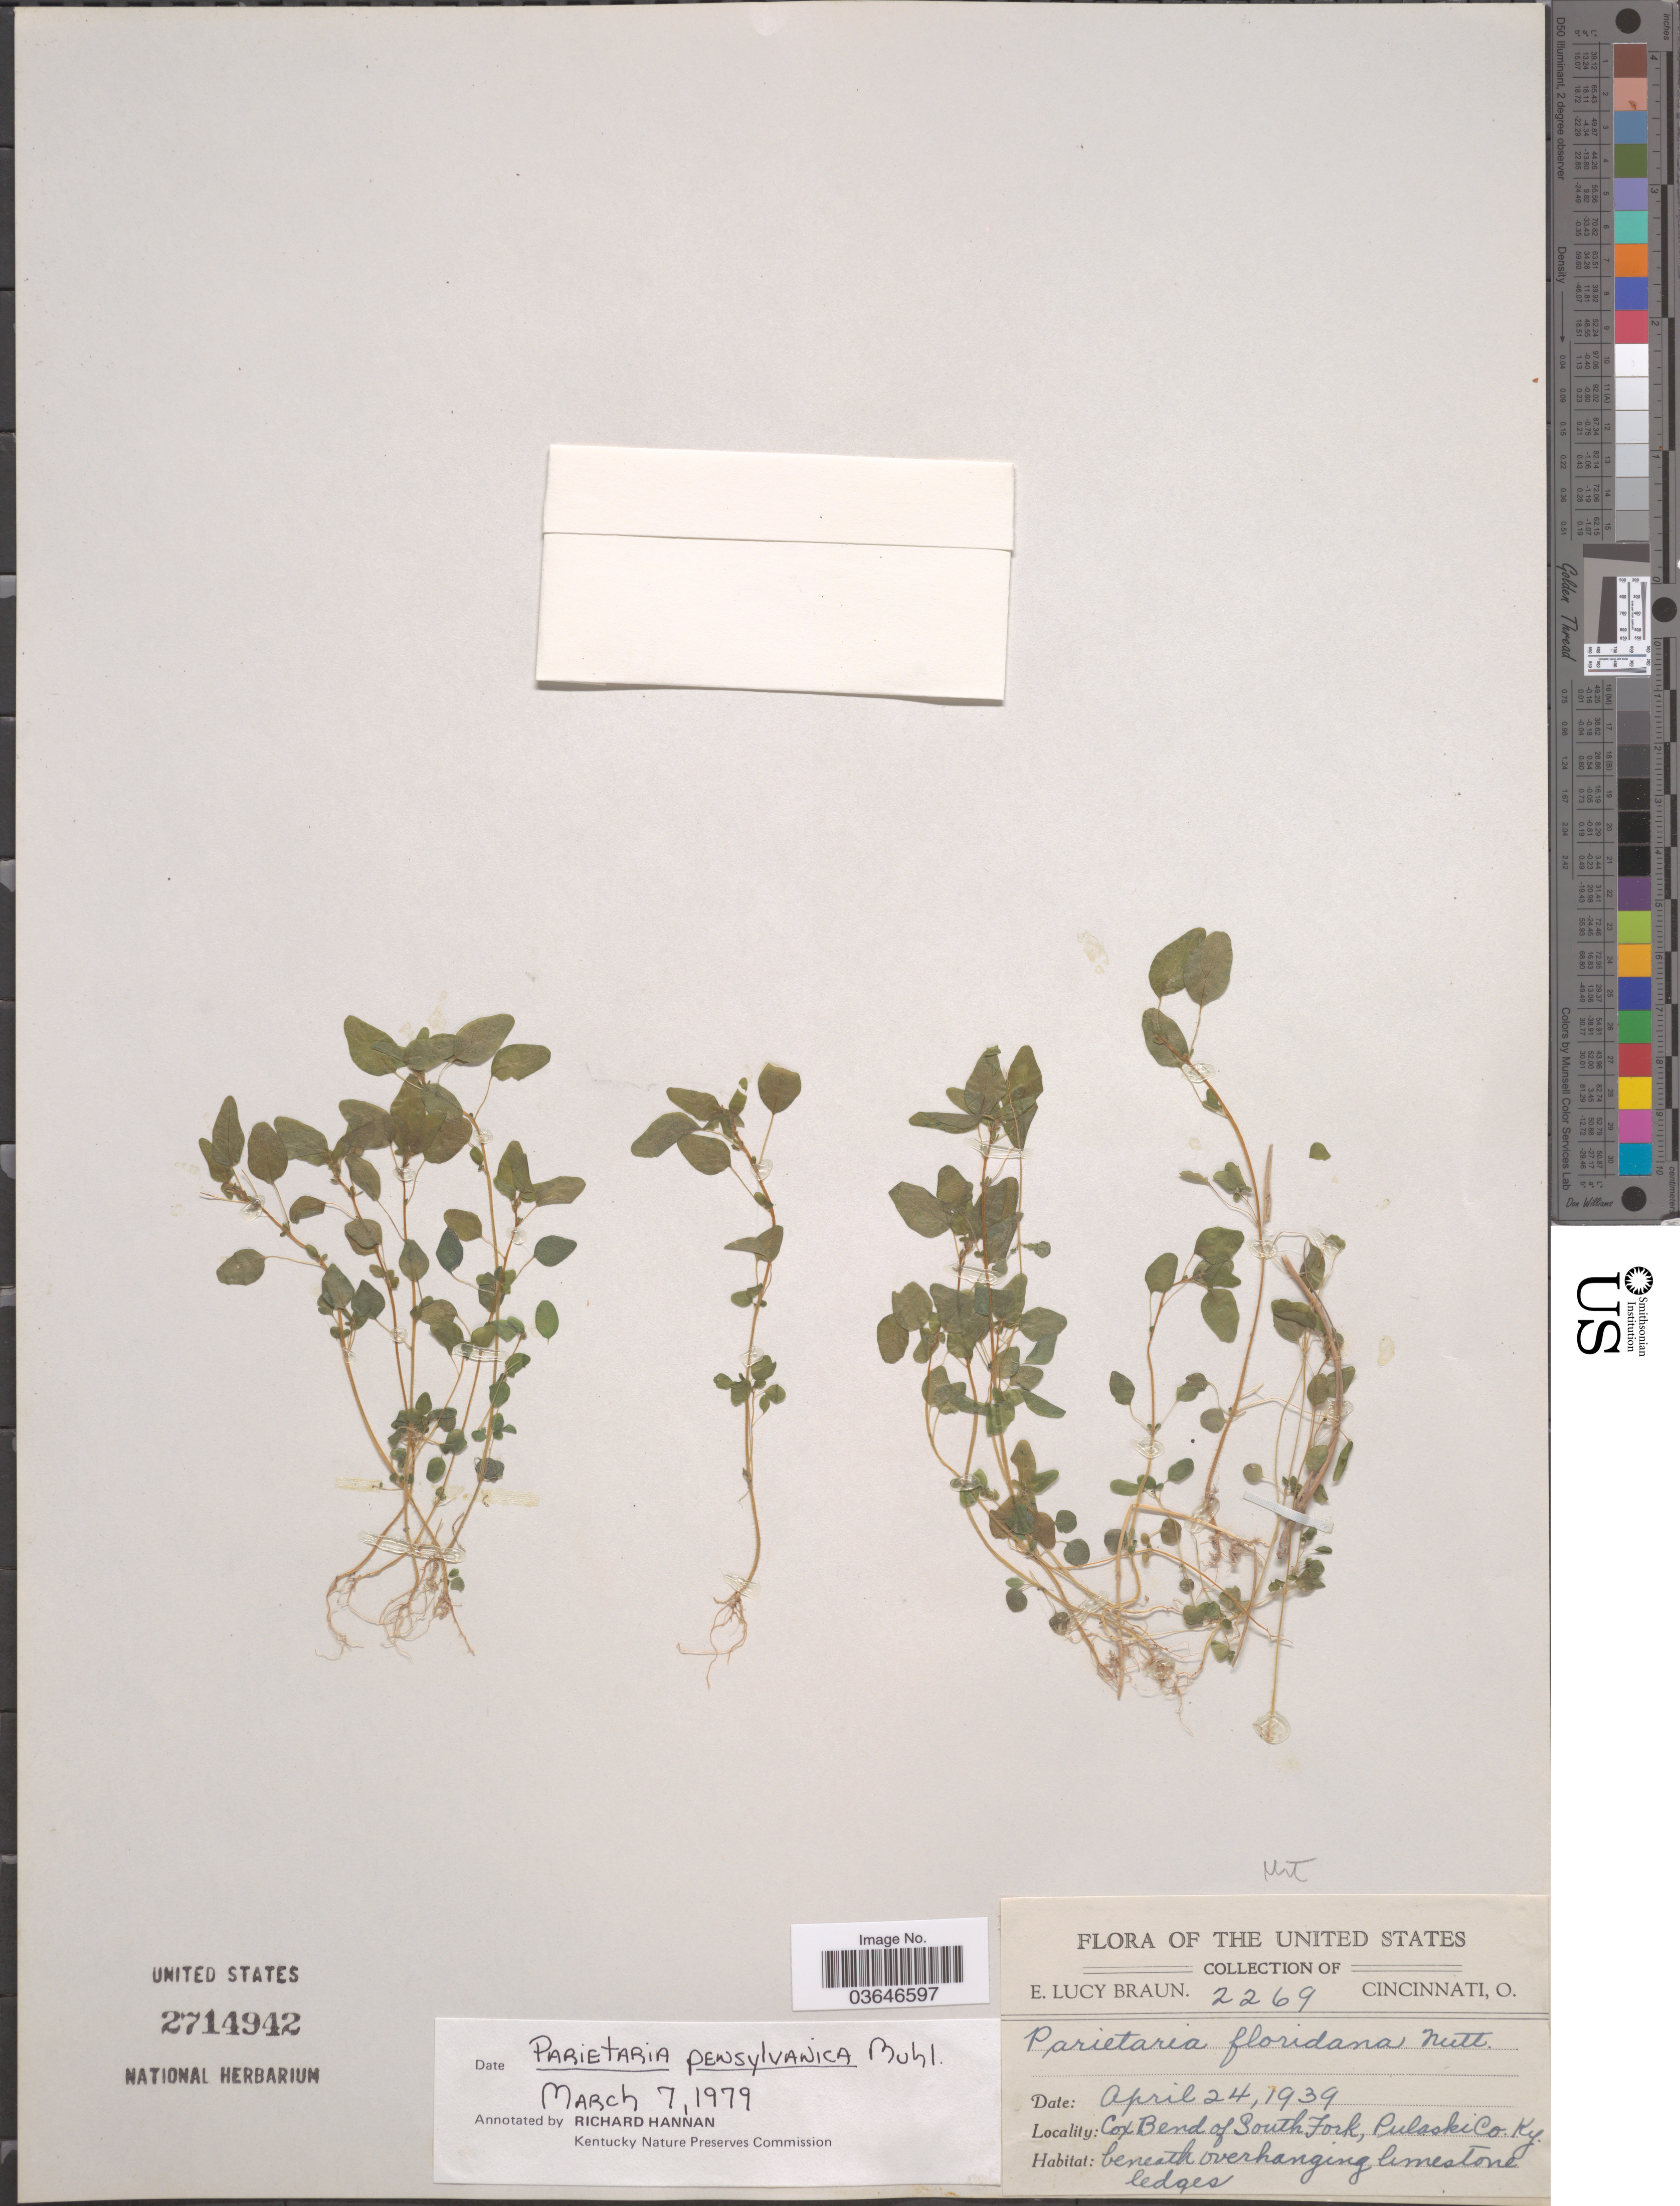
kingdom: Plantae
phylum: Tracheophyta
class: Magnoliopsida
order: Rosales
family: Urticaceae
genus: Parietaria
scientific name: Parietaria pensylvanica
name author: Muhl. ex Willd.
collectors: E. L. Braun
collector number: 2269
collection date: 1939-04-24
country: United States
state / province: Kentucky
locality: Cox Bend of South Fork, Pulaski Co., beneath overhanging limestone ledges.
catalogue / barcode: US 2714942